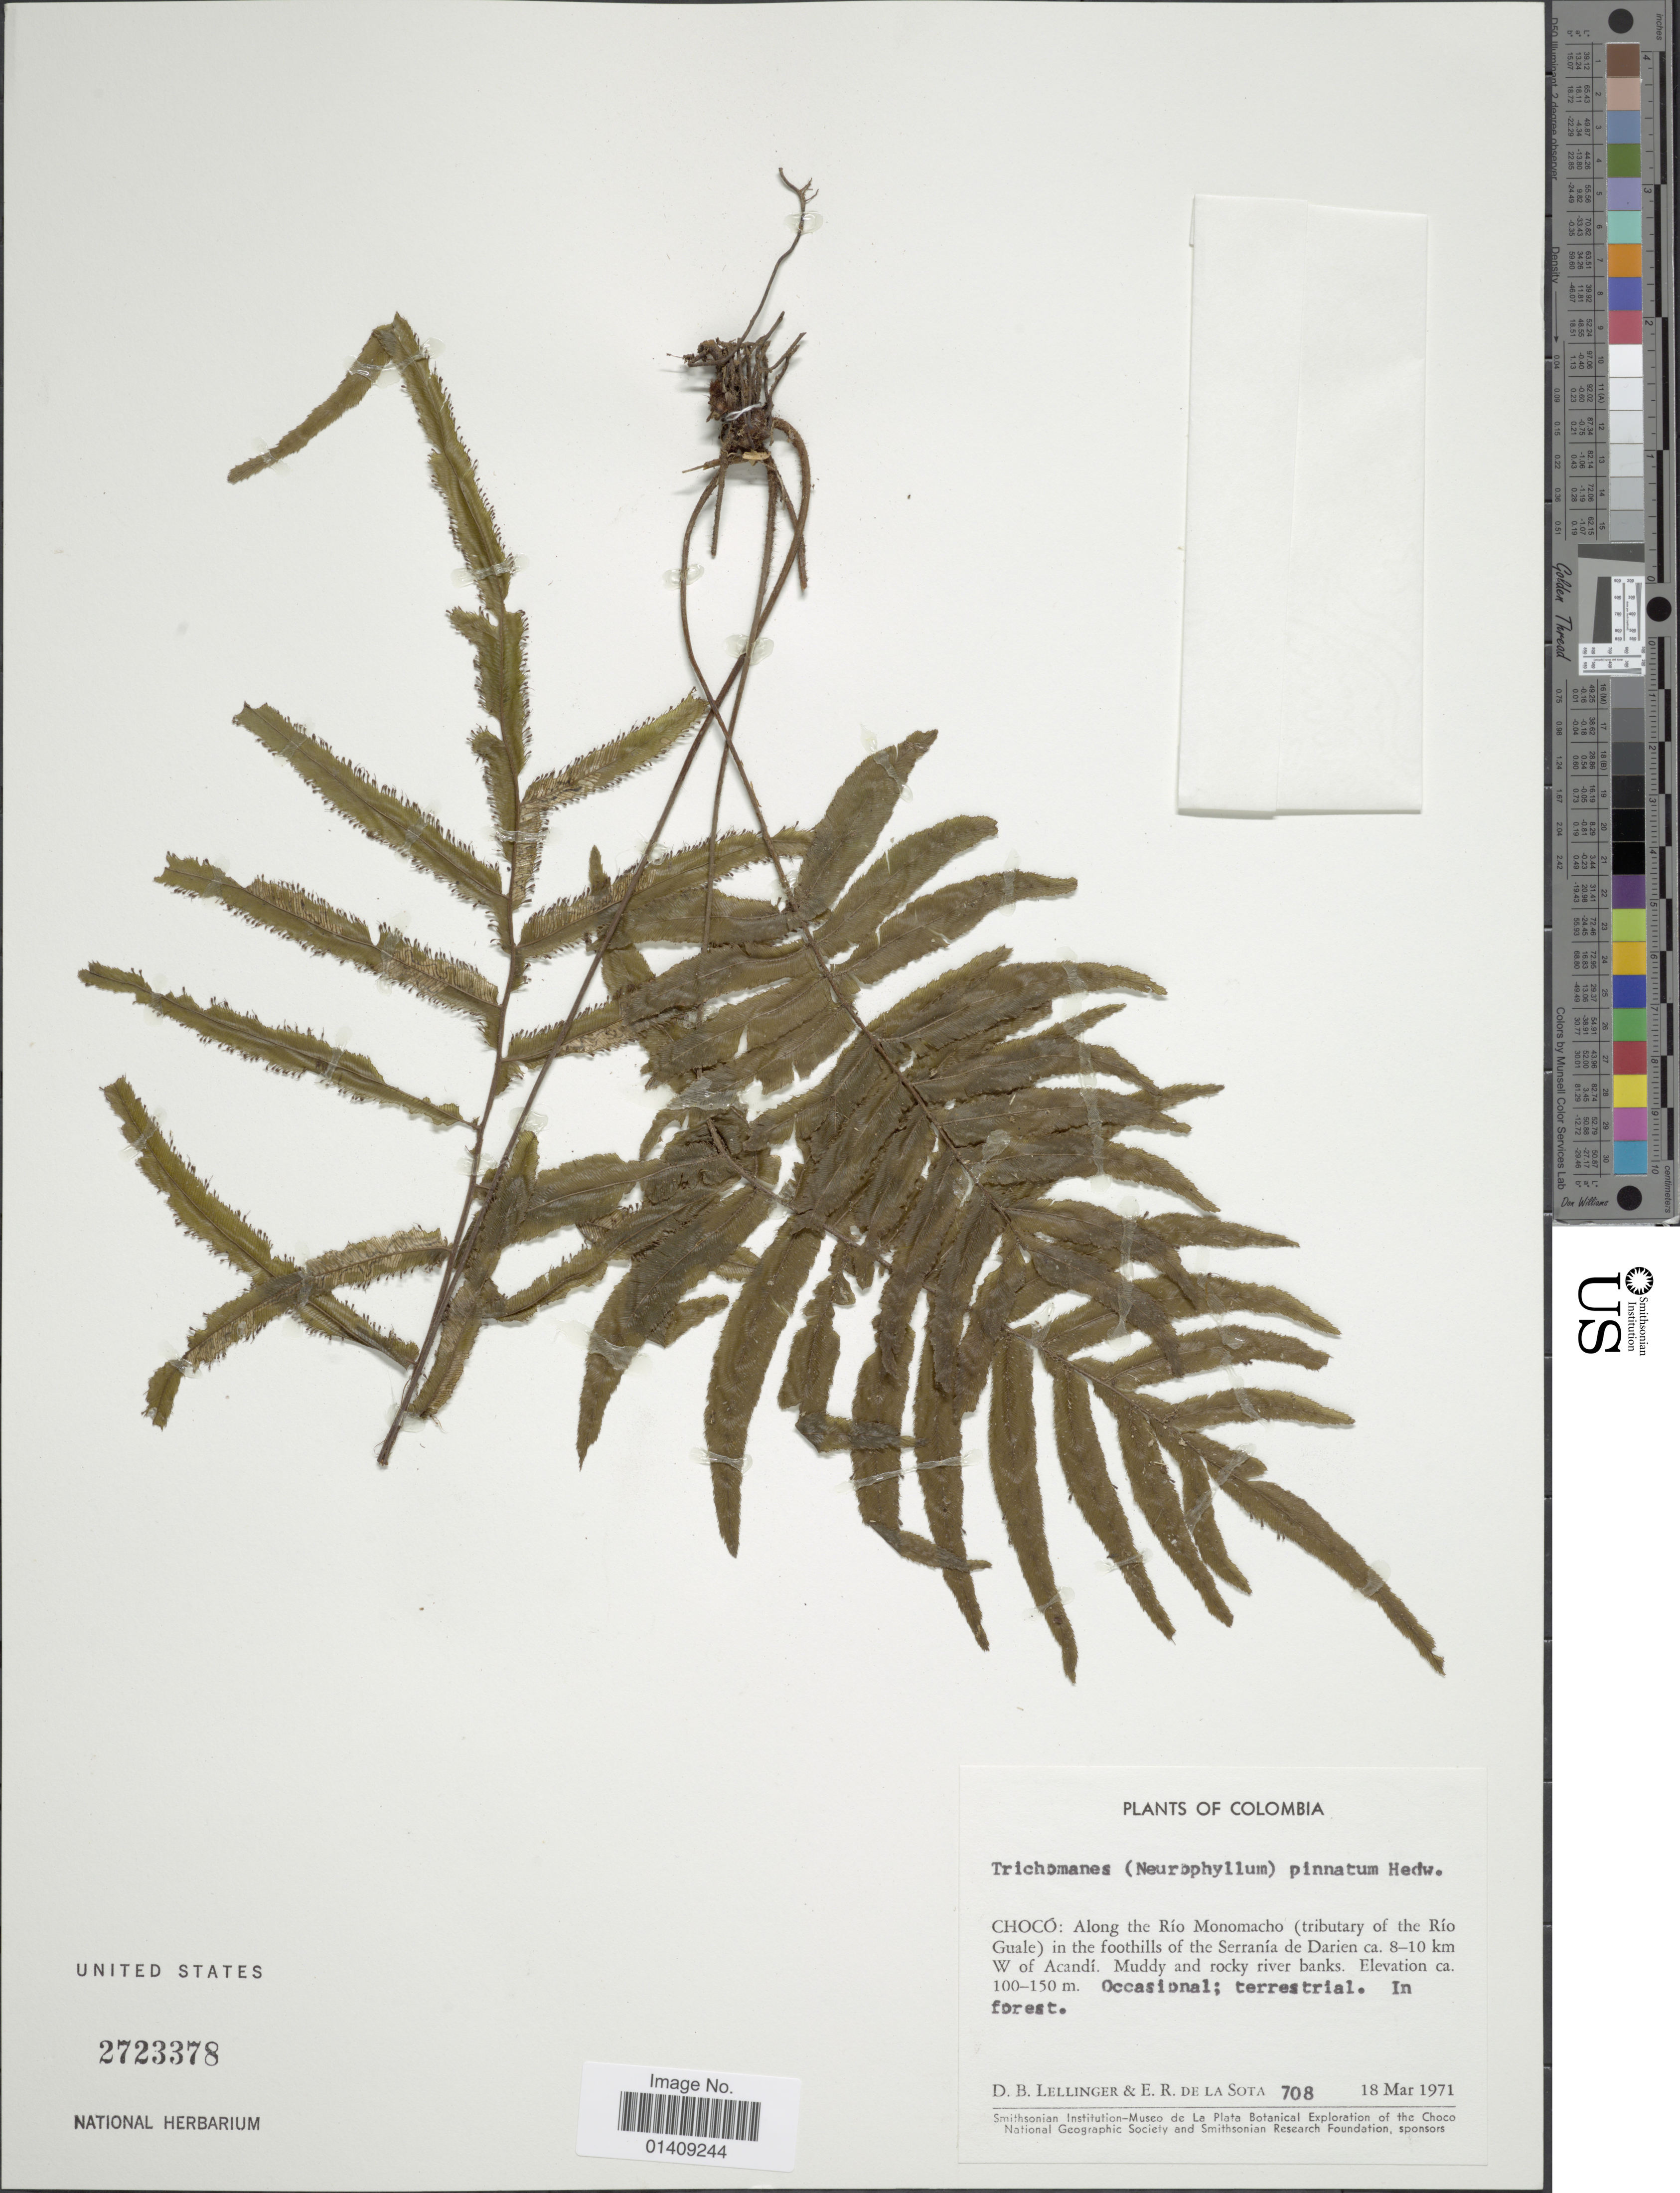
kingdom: Plantae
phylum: Tracheophyta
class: Polypodiopsida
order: Hymenophyllales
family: Hymenophyllaceae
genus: Trichomanes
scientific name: Trichomanes pinnatum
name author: Hedw.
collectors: D. B. Lellinger & E. R. de la Sota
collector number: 708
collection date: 1971-03-18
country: Colombia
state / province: Chocó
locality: Choco: along the Rio Monomacho tributary of the Rio Guale in the foothills of the Serrania de Darien ca. 8-10km W of Acandi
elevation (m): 100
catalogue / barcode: US 2723378